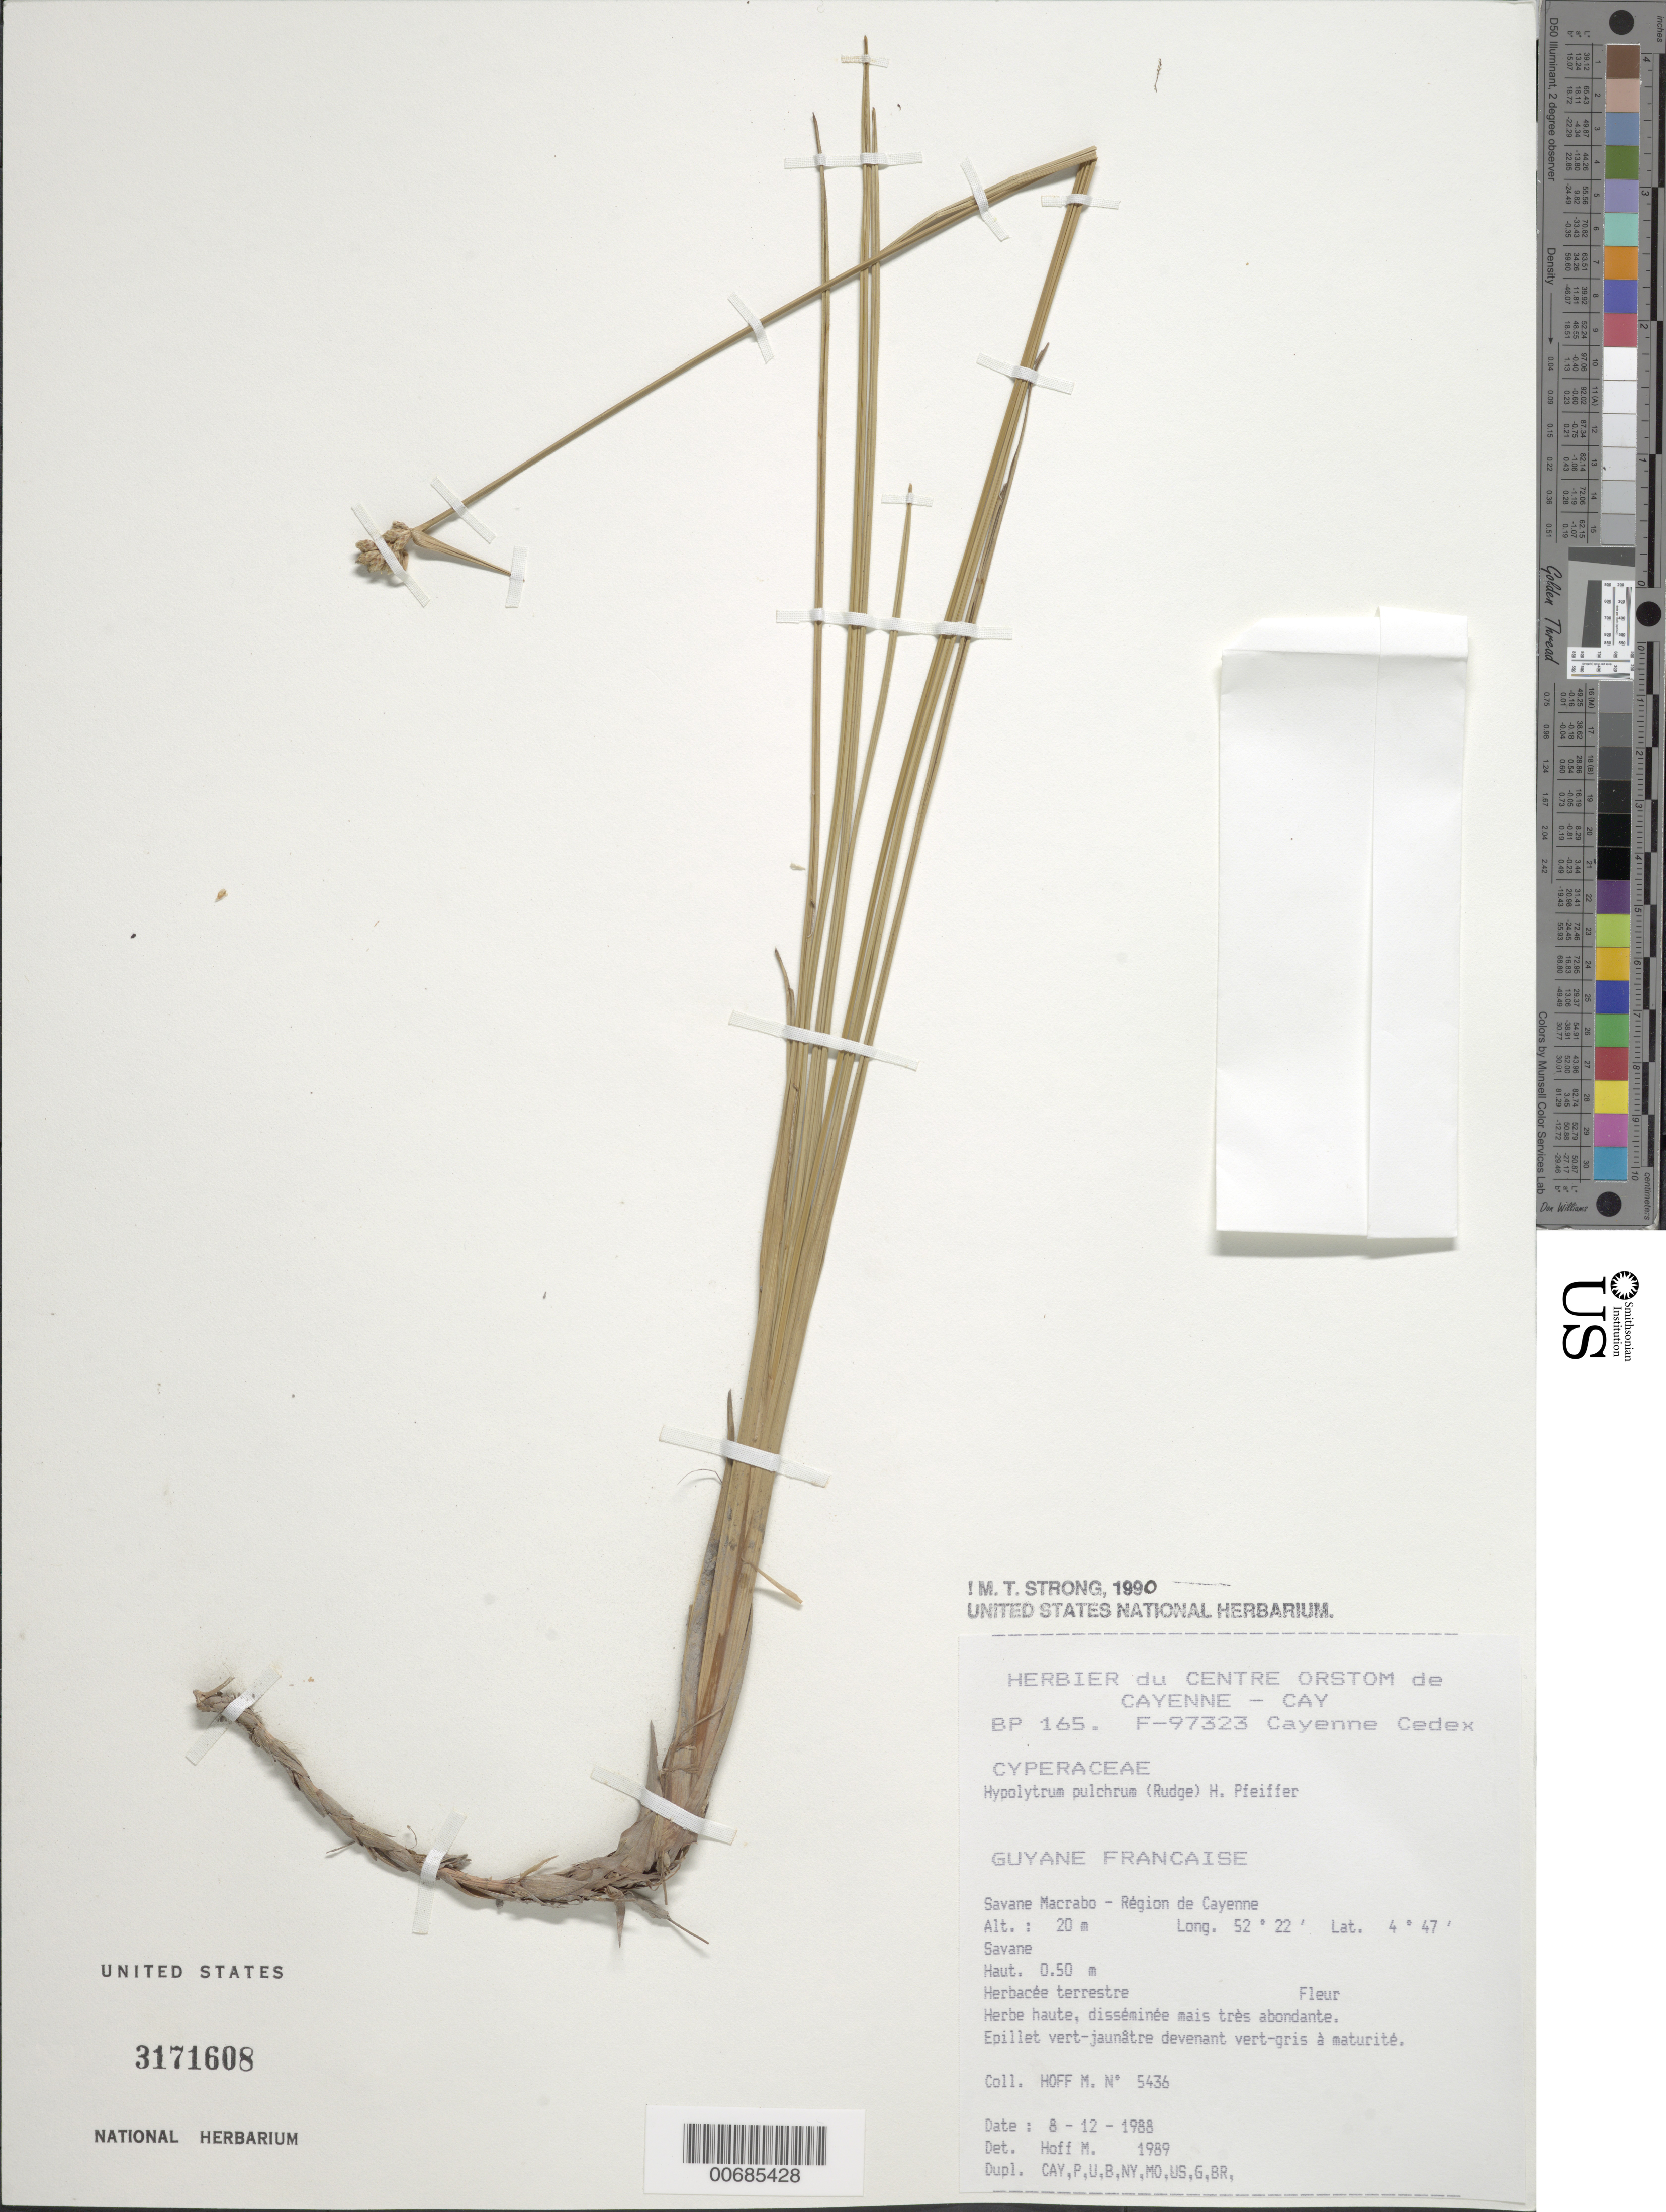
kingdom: Plantae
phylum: Tracheophyta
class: Liliopsida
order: Poales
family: Cyperaceae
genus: Hypolytrum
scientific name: Hypolytrum pulchrum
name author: (Rudge) H. Pfeiff.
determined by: Hoff, M.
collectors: M. Hoff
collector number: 5436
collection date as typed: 8-Dec-88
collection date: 1988-12-08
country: French Guiana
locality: Savane Macrabo, région de Cayenne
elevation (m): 20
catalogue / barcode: US 3171608